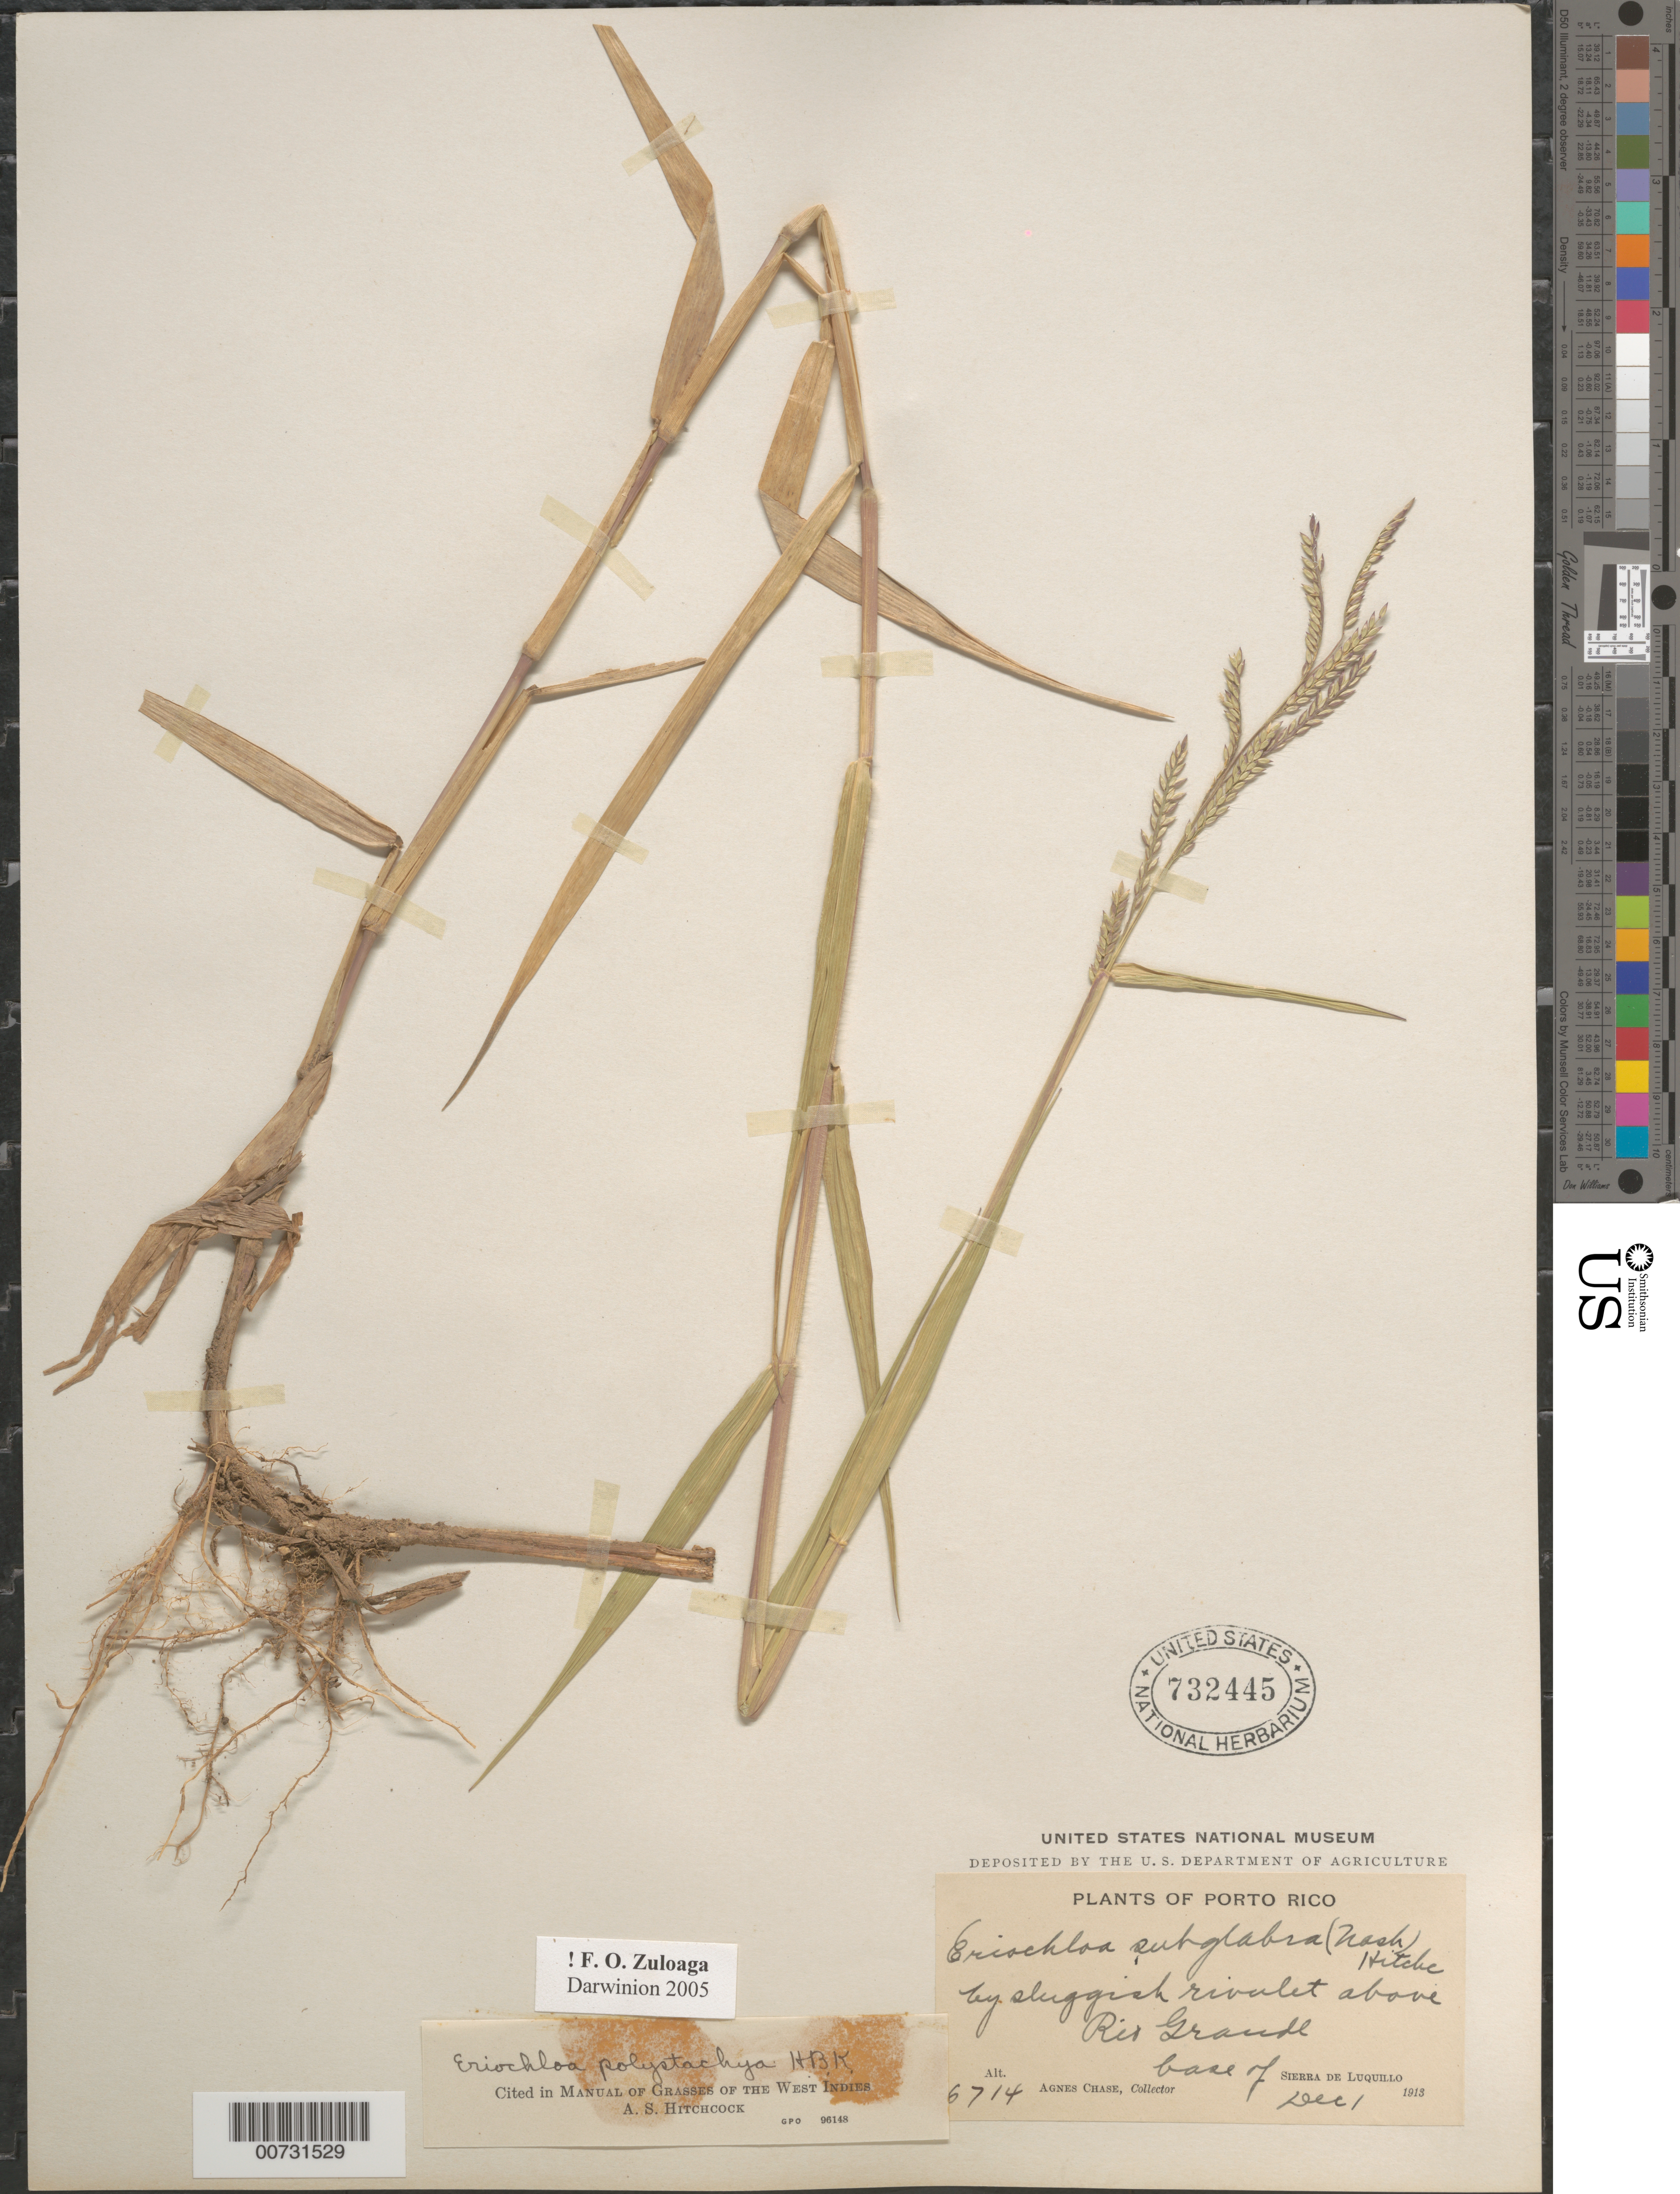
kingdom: Plantae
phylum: Tracheophyta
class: Liliopsida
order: Poales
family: Poaceae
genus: Eriochloa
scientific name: Eriochloa polystachya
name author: Kunth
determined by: Hitchcock, Albert S.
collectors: A. Chase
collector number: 6714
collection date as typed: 01 Dec 1913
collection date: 1913-12-01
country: Puerto Rico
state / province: Luquillo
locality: Sierra de Luquillo, base of; above Río Grande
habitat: By sluggish rivulet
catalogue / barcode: US 732445